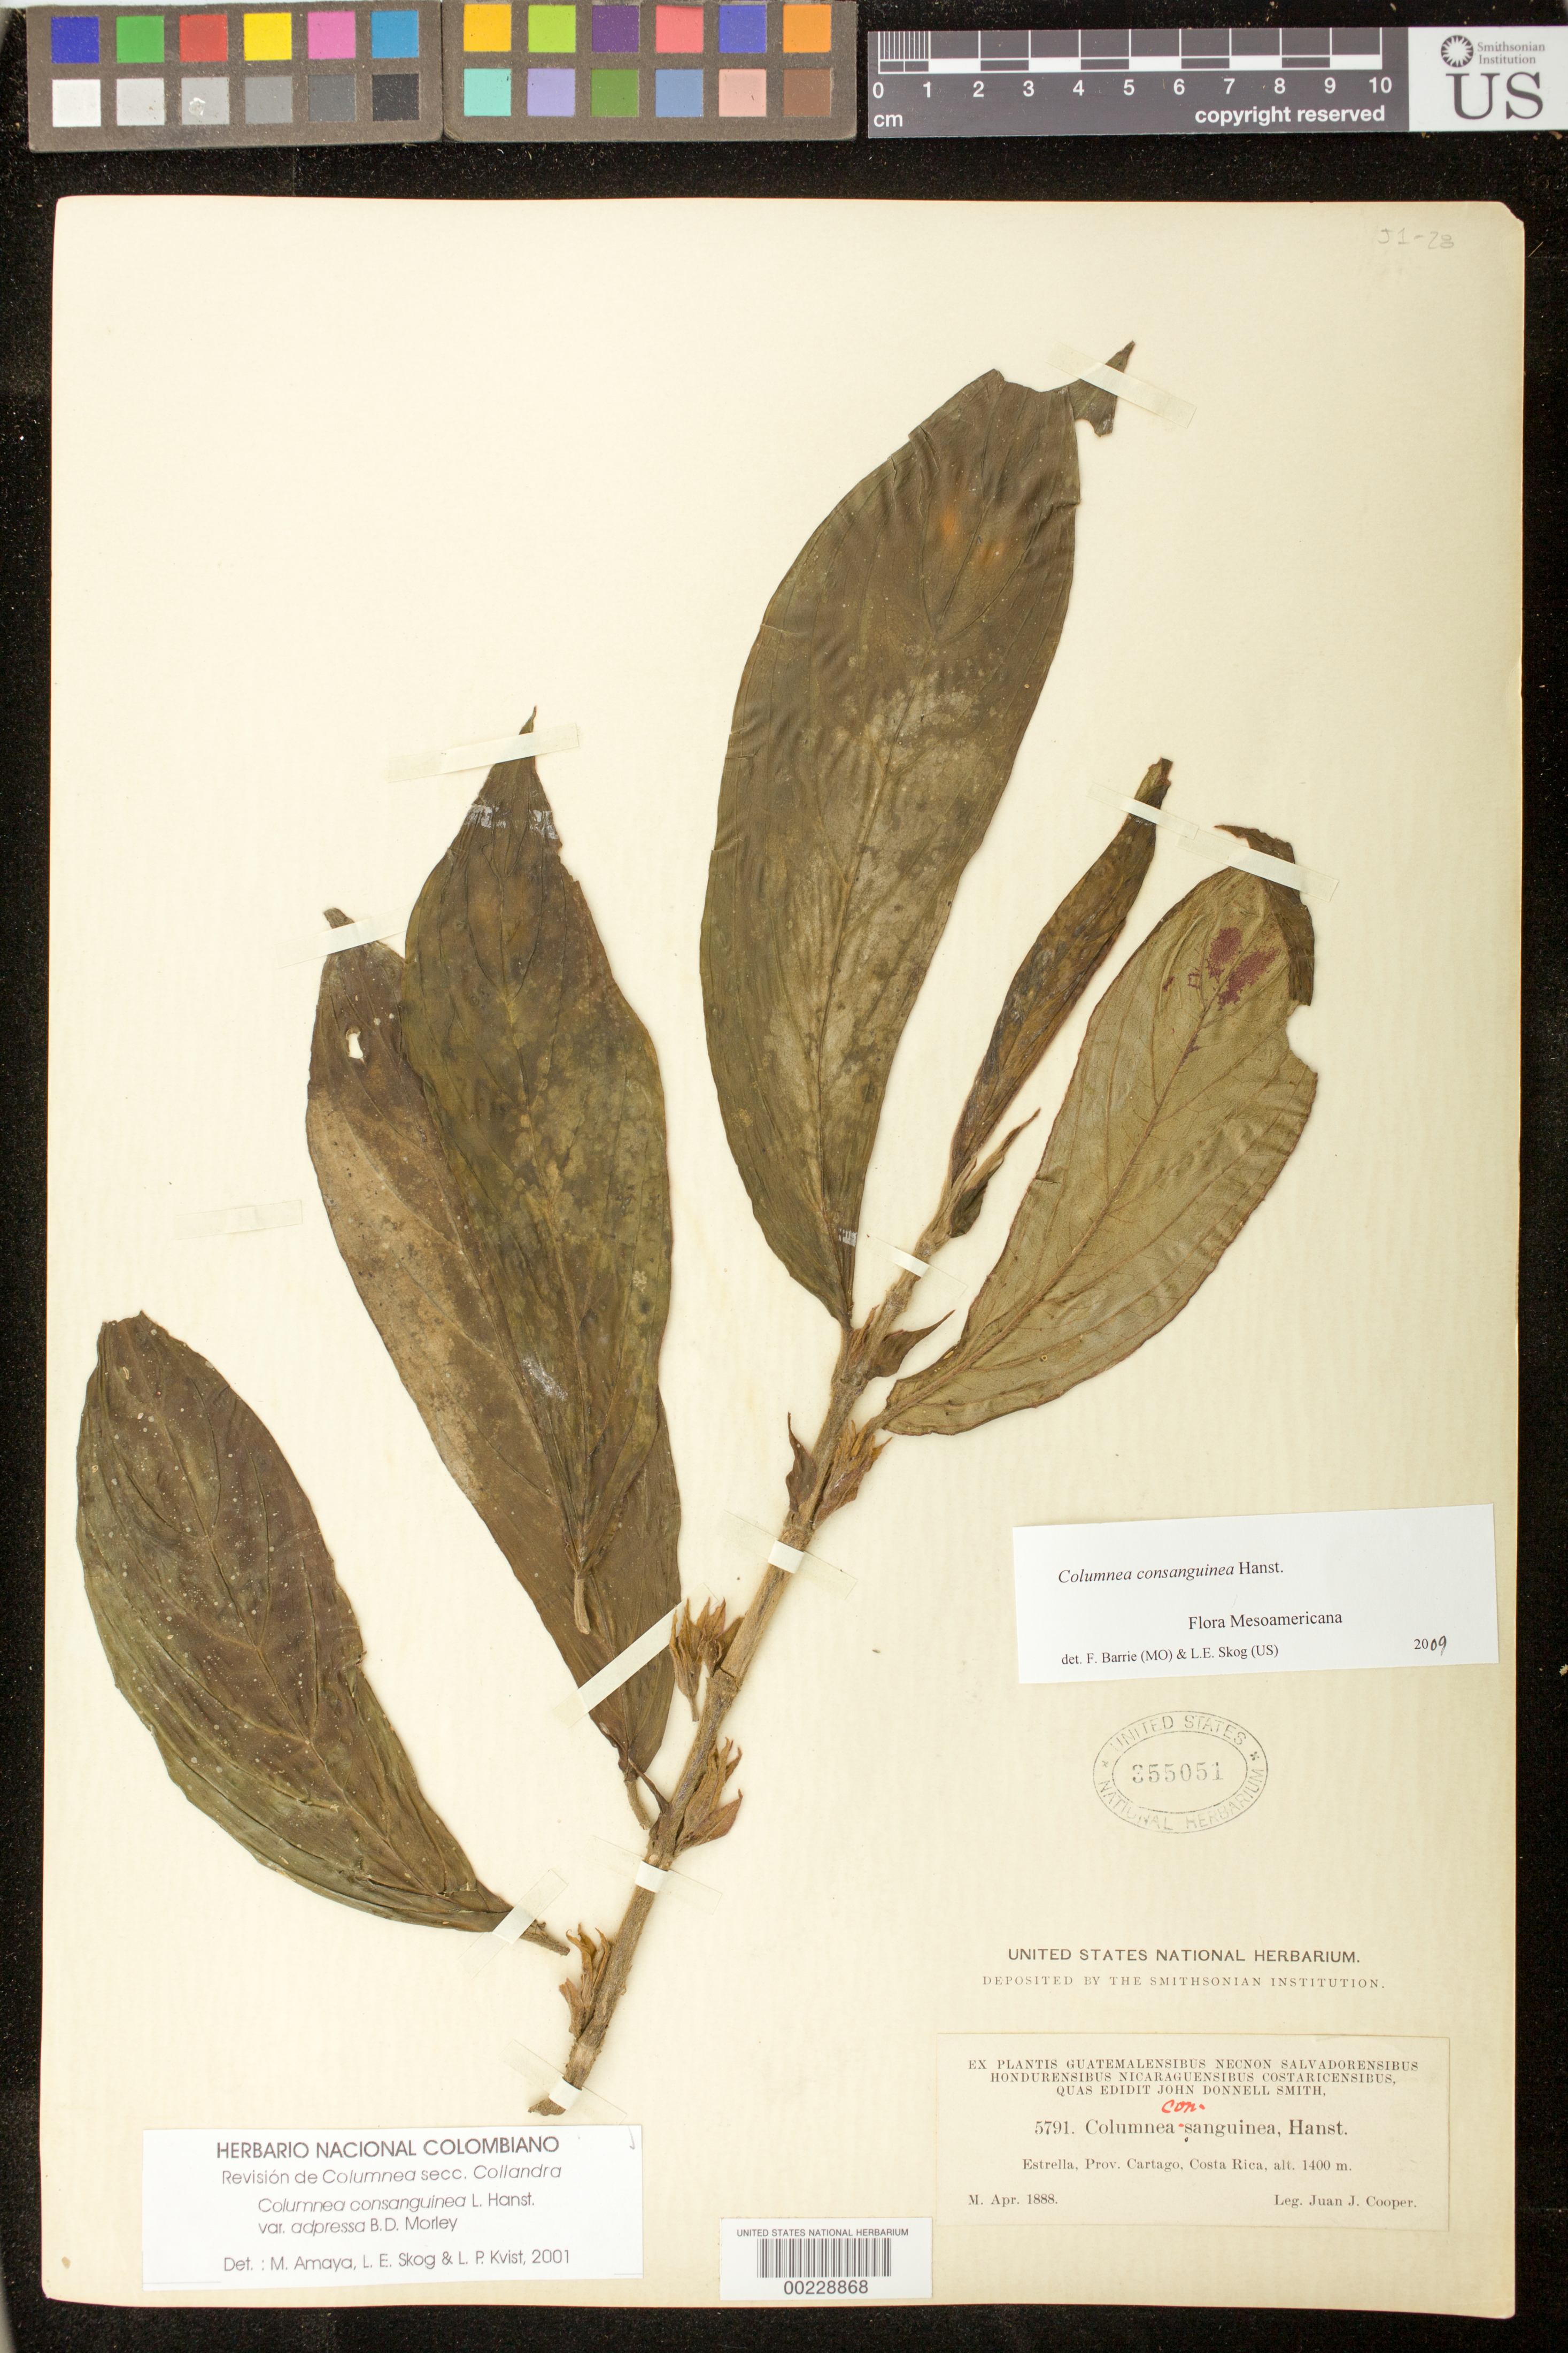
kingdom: Plantae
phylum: Tracheophyta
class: Magnoliopsida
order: Lamiales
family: Gesneriaceae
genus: Columnea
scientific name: Columnea consanguinea var. adpressa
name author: B.D. Morley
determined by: Amaya-Márquez, M.; et al.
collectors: J. J. Cooper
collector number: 5791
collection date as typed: Apr 1888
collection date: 1888-04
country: Costa Rica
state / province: Cartago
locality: Estrella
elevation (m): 1400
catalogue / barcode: US 355051